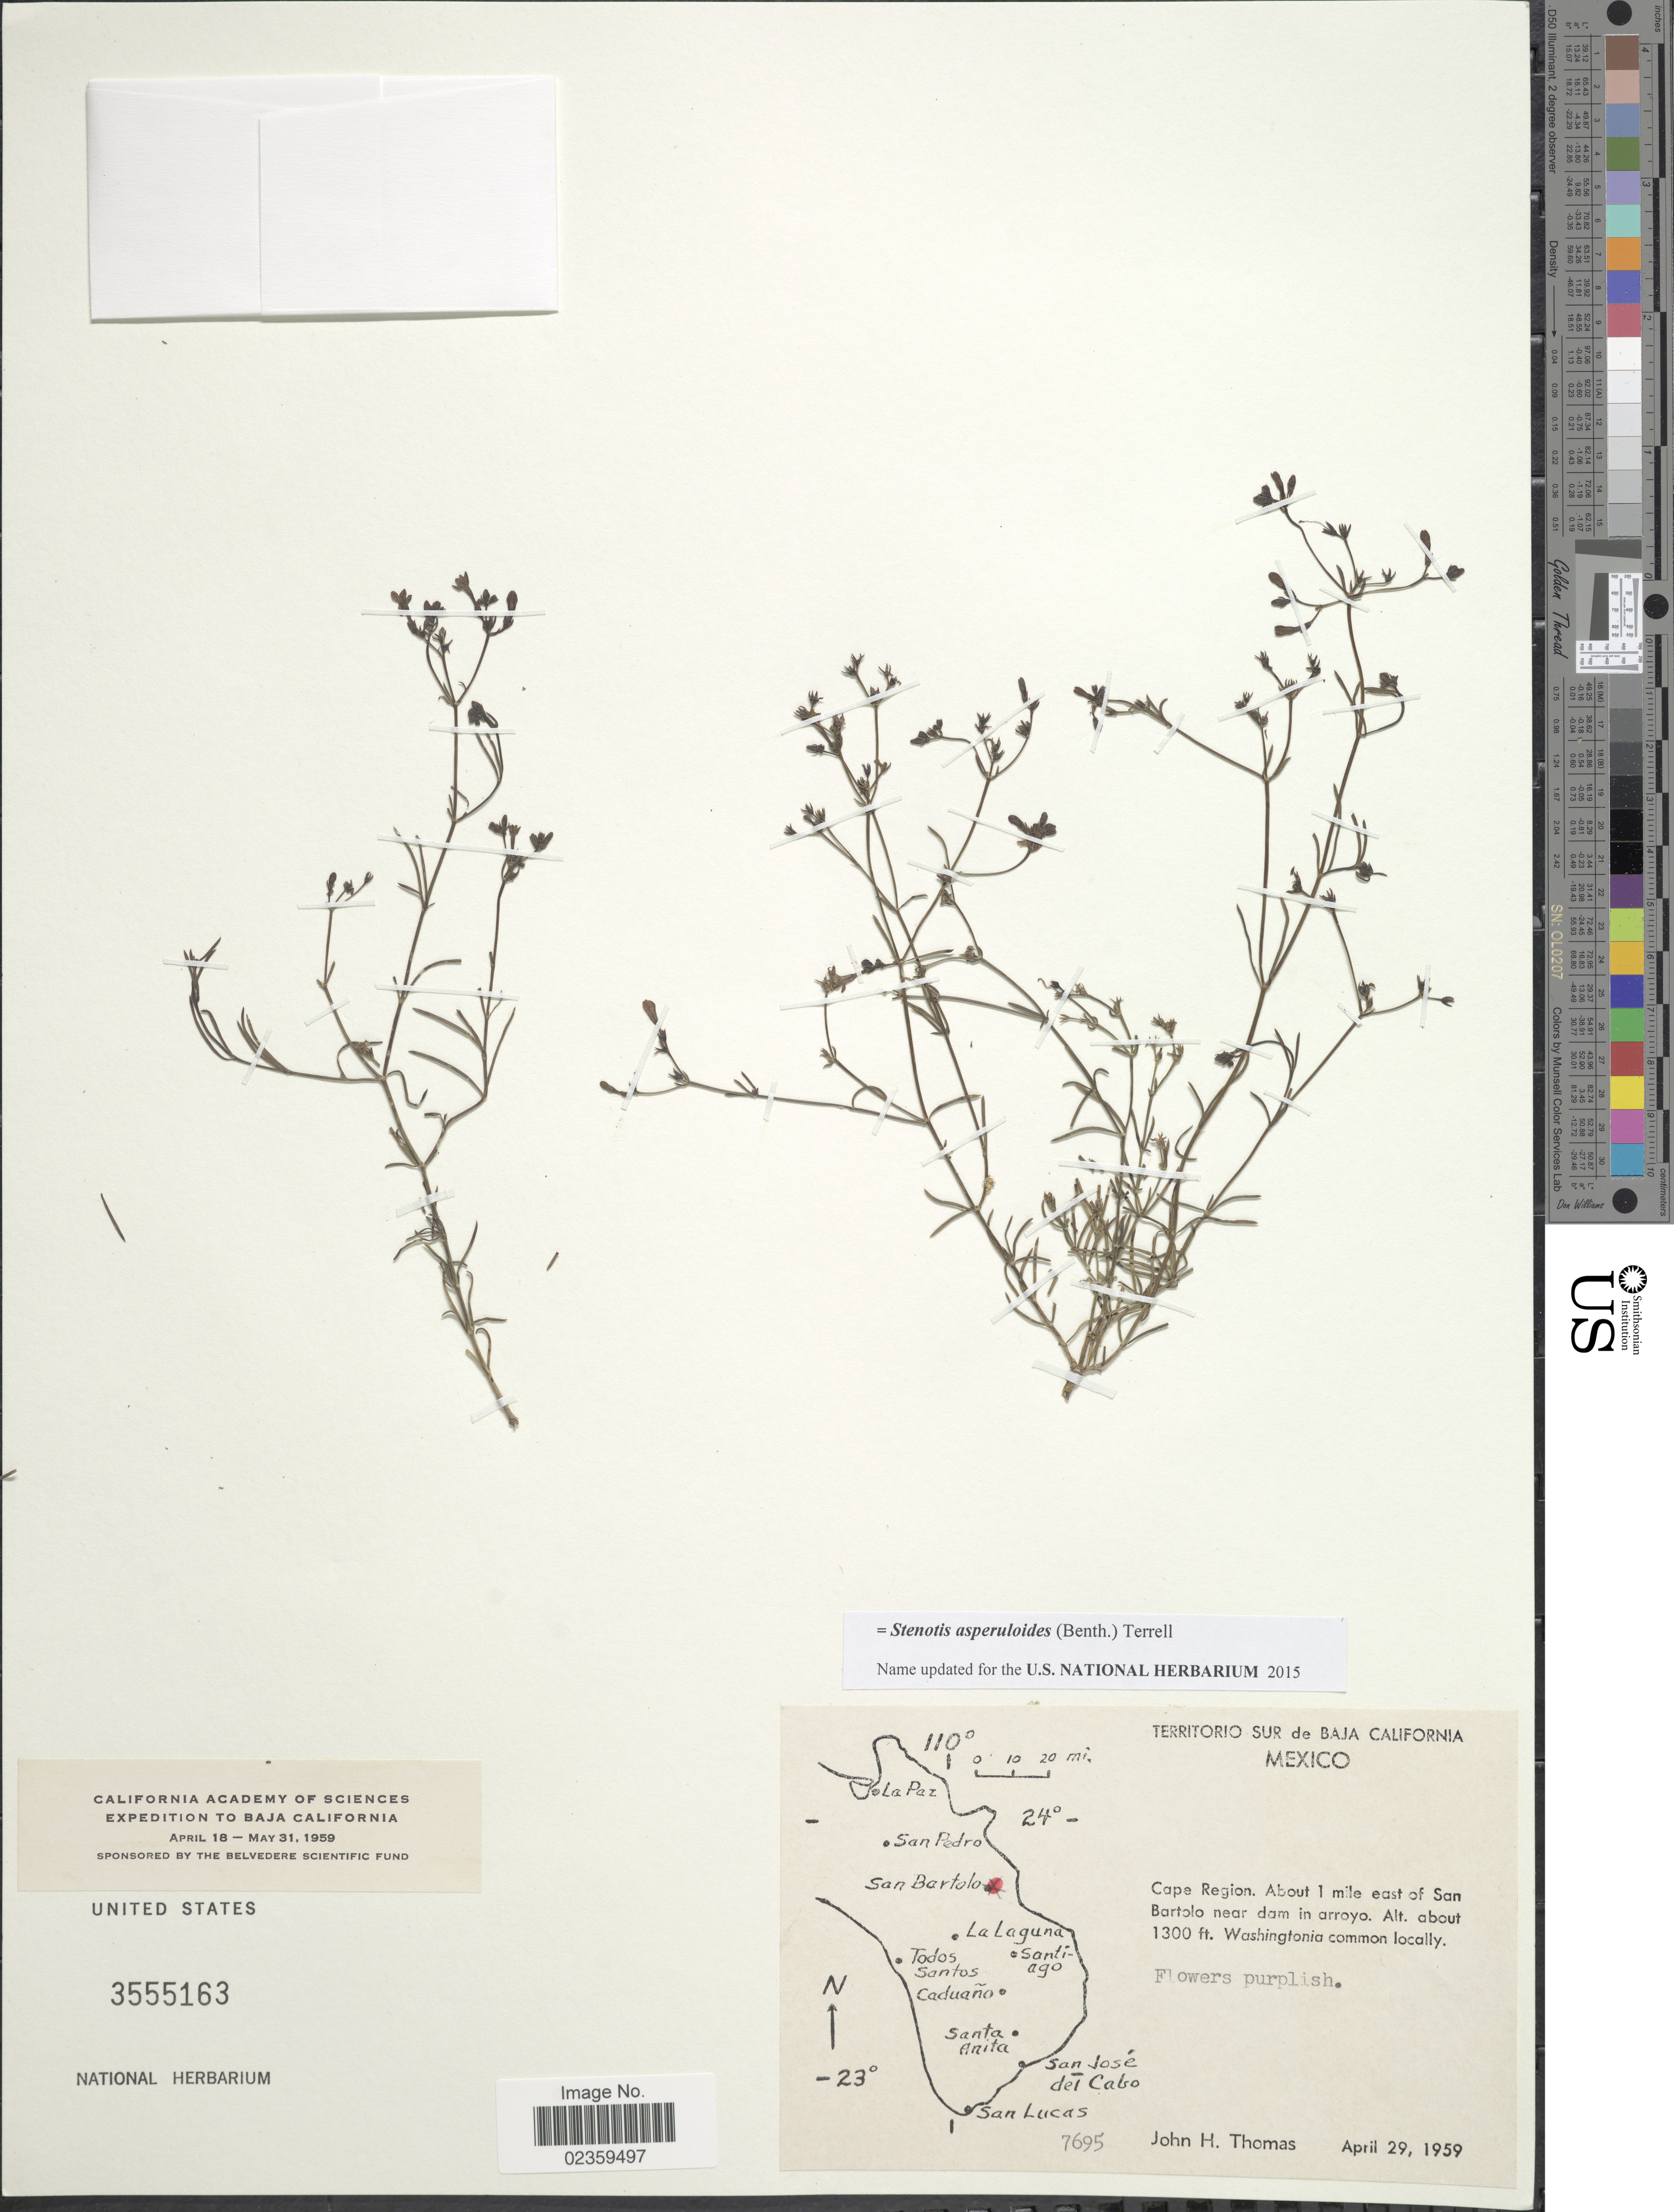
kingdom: Plantae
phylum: Tracheophyta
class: Magnoliopsida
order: Gentianales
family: Rubiaceae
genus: Stenotis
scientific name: Stenotis asperuloides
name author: (Benth.) Terrell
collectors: J. H. Thomas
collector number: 7695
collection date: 1959-04-29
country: Mexico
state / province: Baja California Sur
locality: Territorio Sur de Baja California. Cape Region. About 1 mile east of San Bartolo near dam in arroyo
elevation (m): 396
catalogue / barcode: US 3555163